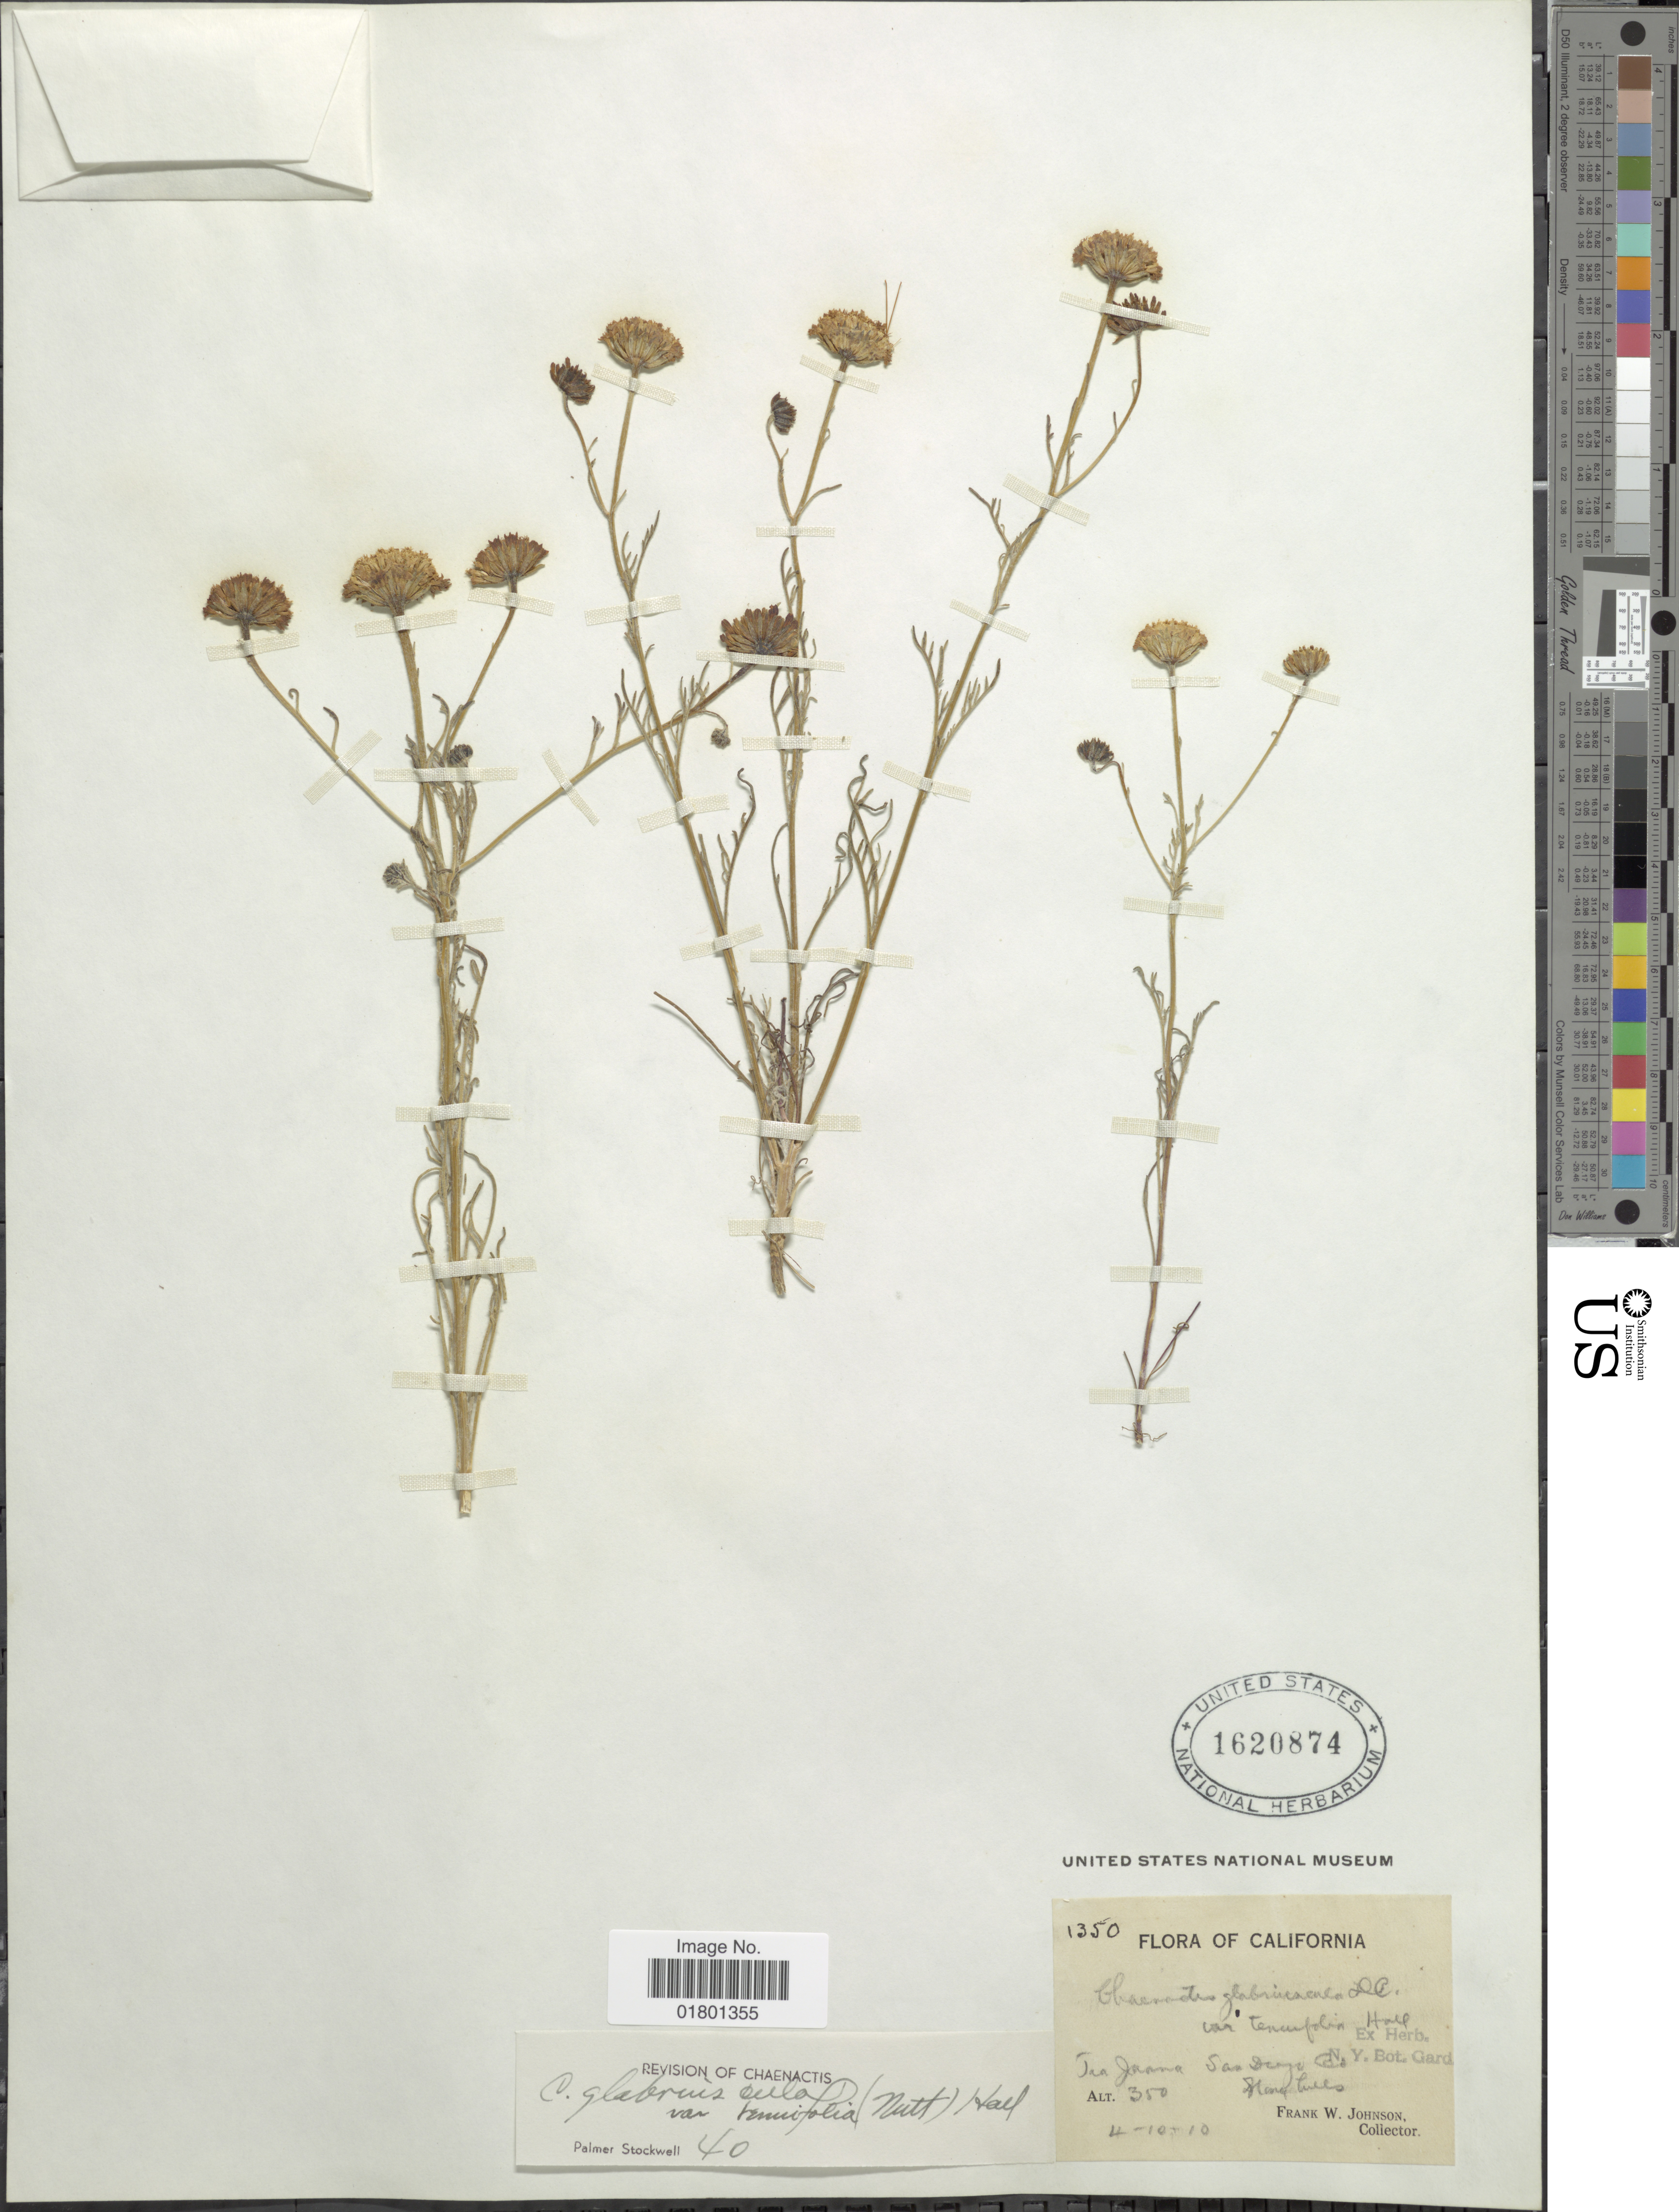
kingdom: Plantae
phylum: Tracheophyta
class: Magnoliopsida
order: Asterales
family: Asteraceae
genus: Chaenactis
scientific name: Chaenactis glabriuscula var. tenuifolia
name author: (Nutt.) Hall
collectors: F. W. Johnson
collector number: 1350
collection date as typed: Transcribed d/m/y: 10/4/10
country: United States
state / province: California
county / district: San Diego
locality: Taa Jaana, San Diego Co, along hills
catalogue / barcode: US 1620874